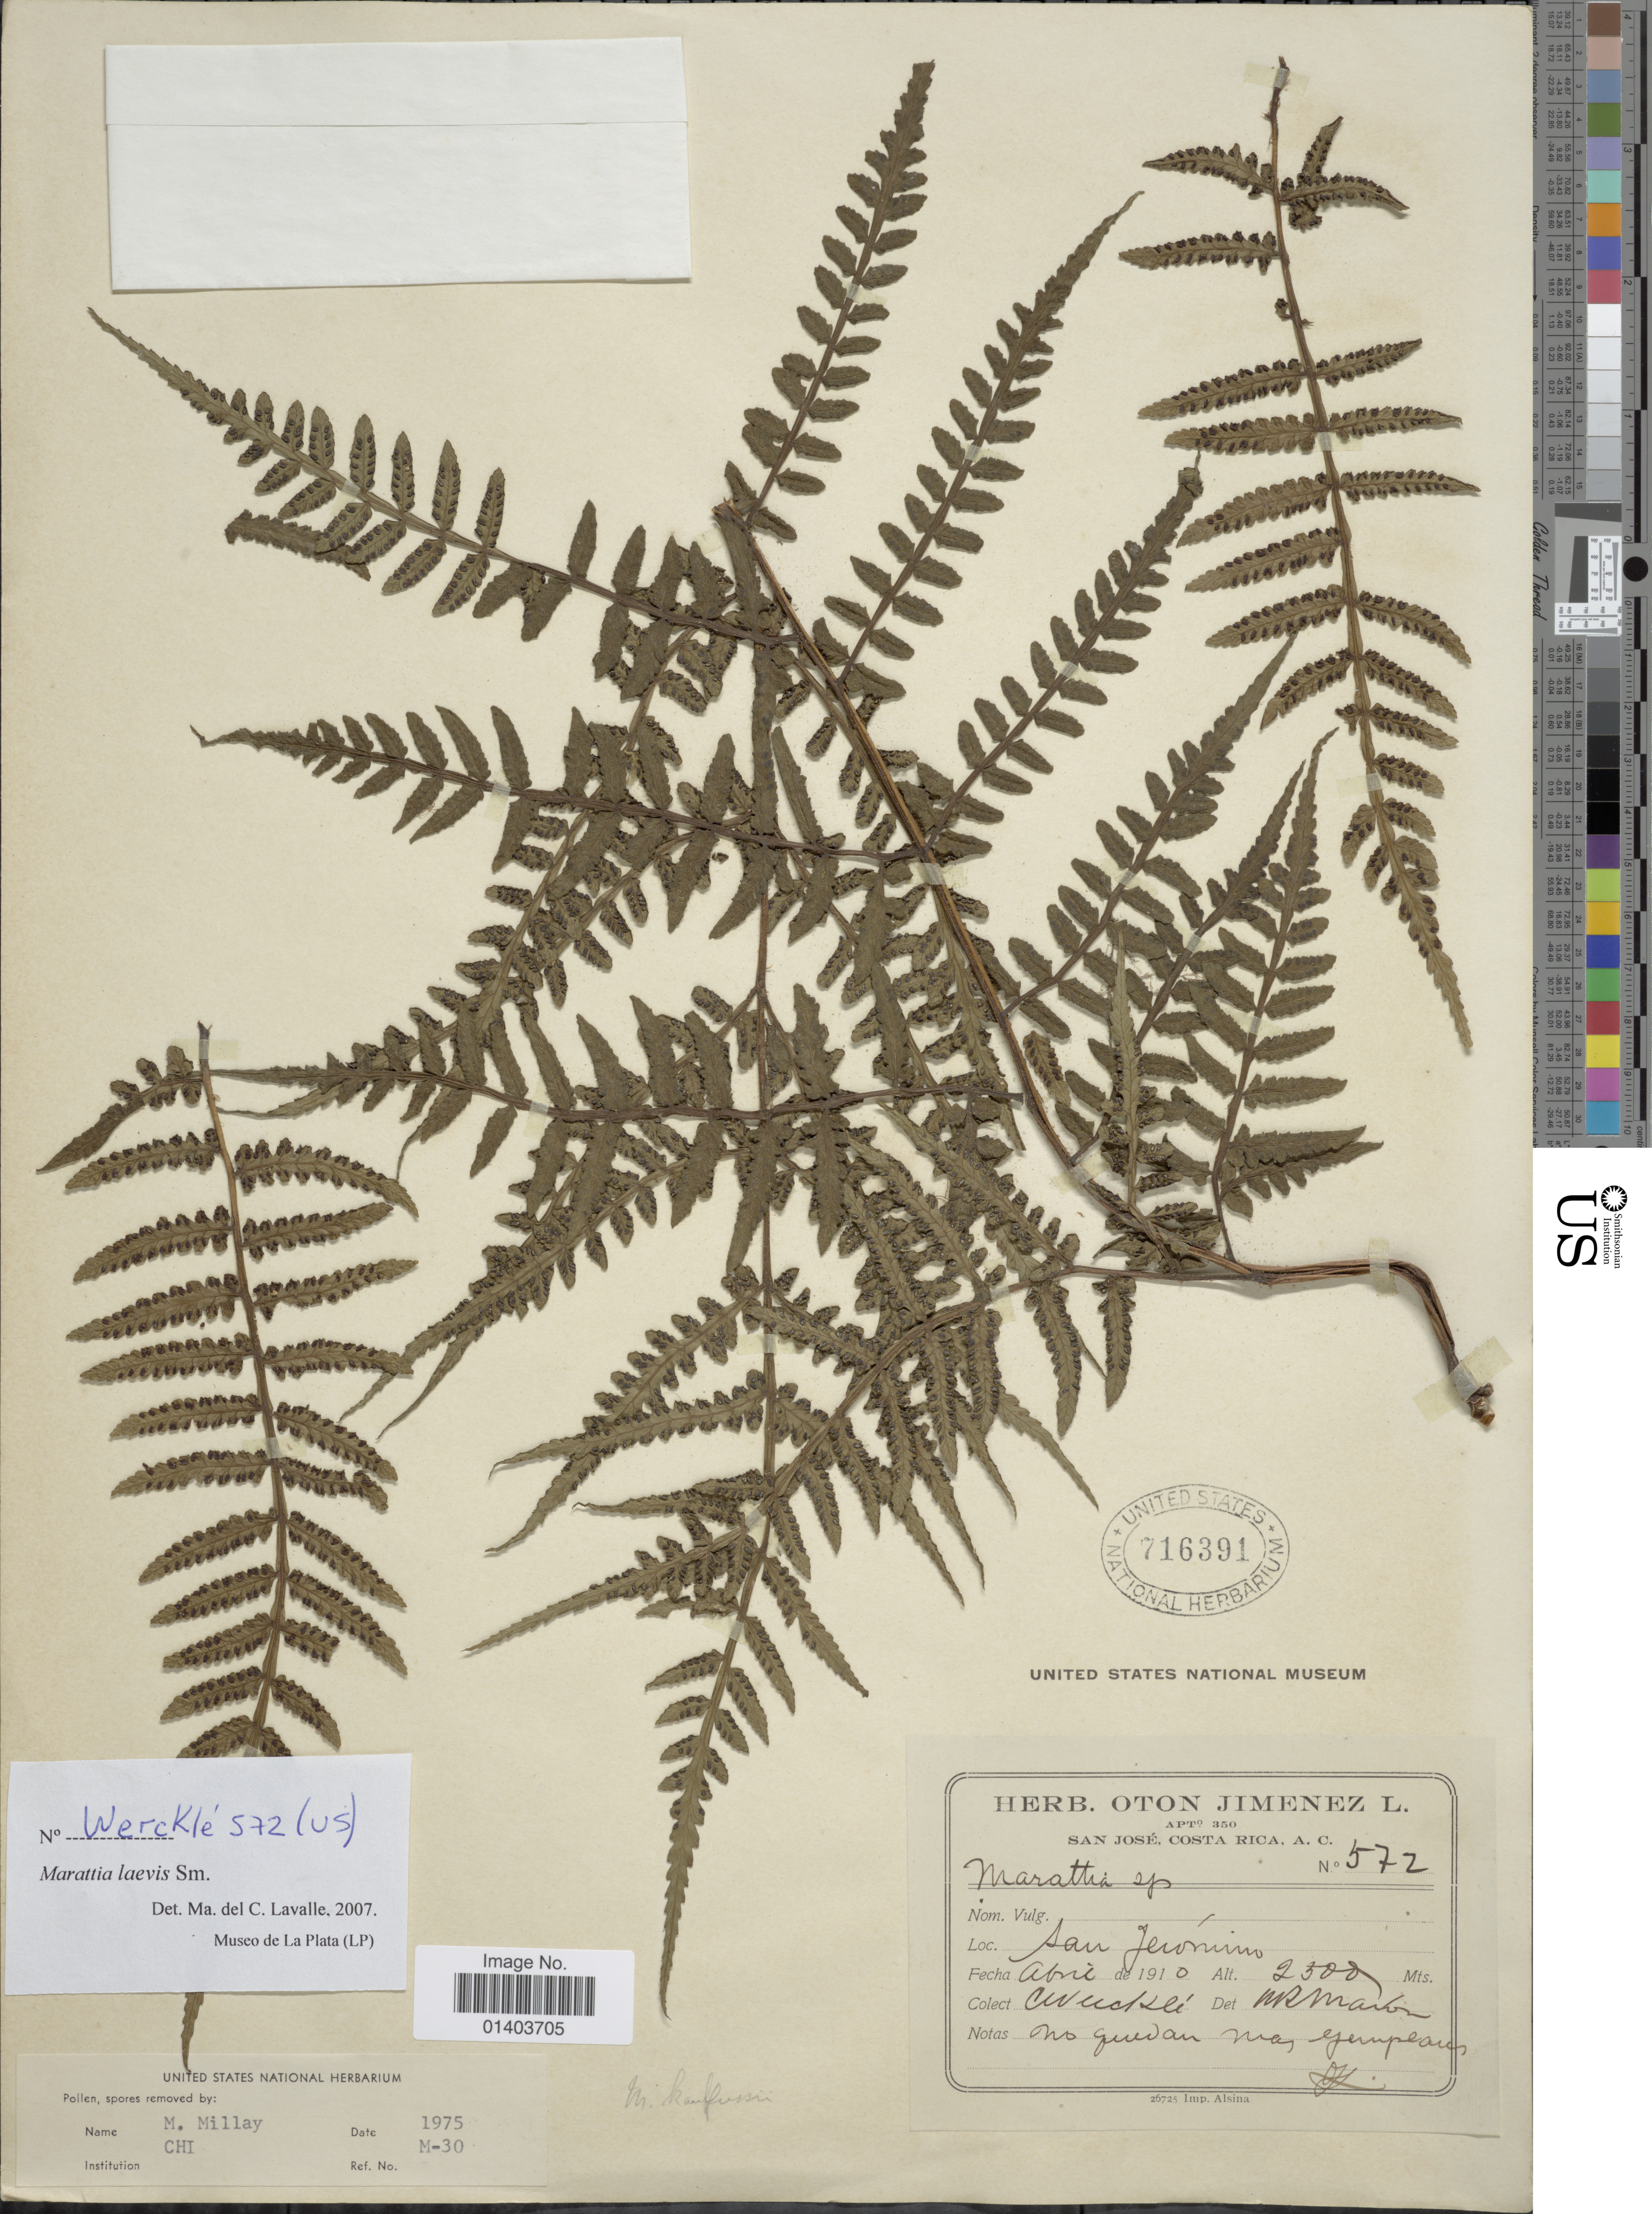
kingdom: Plantae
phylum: Tracheophyta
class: Polypodiopsida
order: Marattiales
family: Marattiaceae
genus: Eupodium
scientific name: Eupodium laeve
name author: (Sm.) Murdock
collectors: C. Wercklé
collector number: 572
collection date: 1910-04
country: Costa Rica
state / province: San José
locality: San Jerónimo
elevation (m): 2500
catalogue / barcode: US 716391